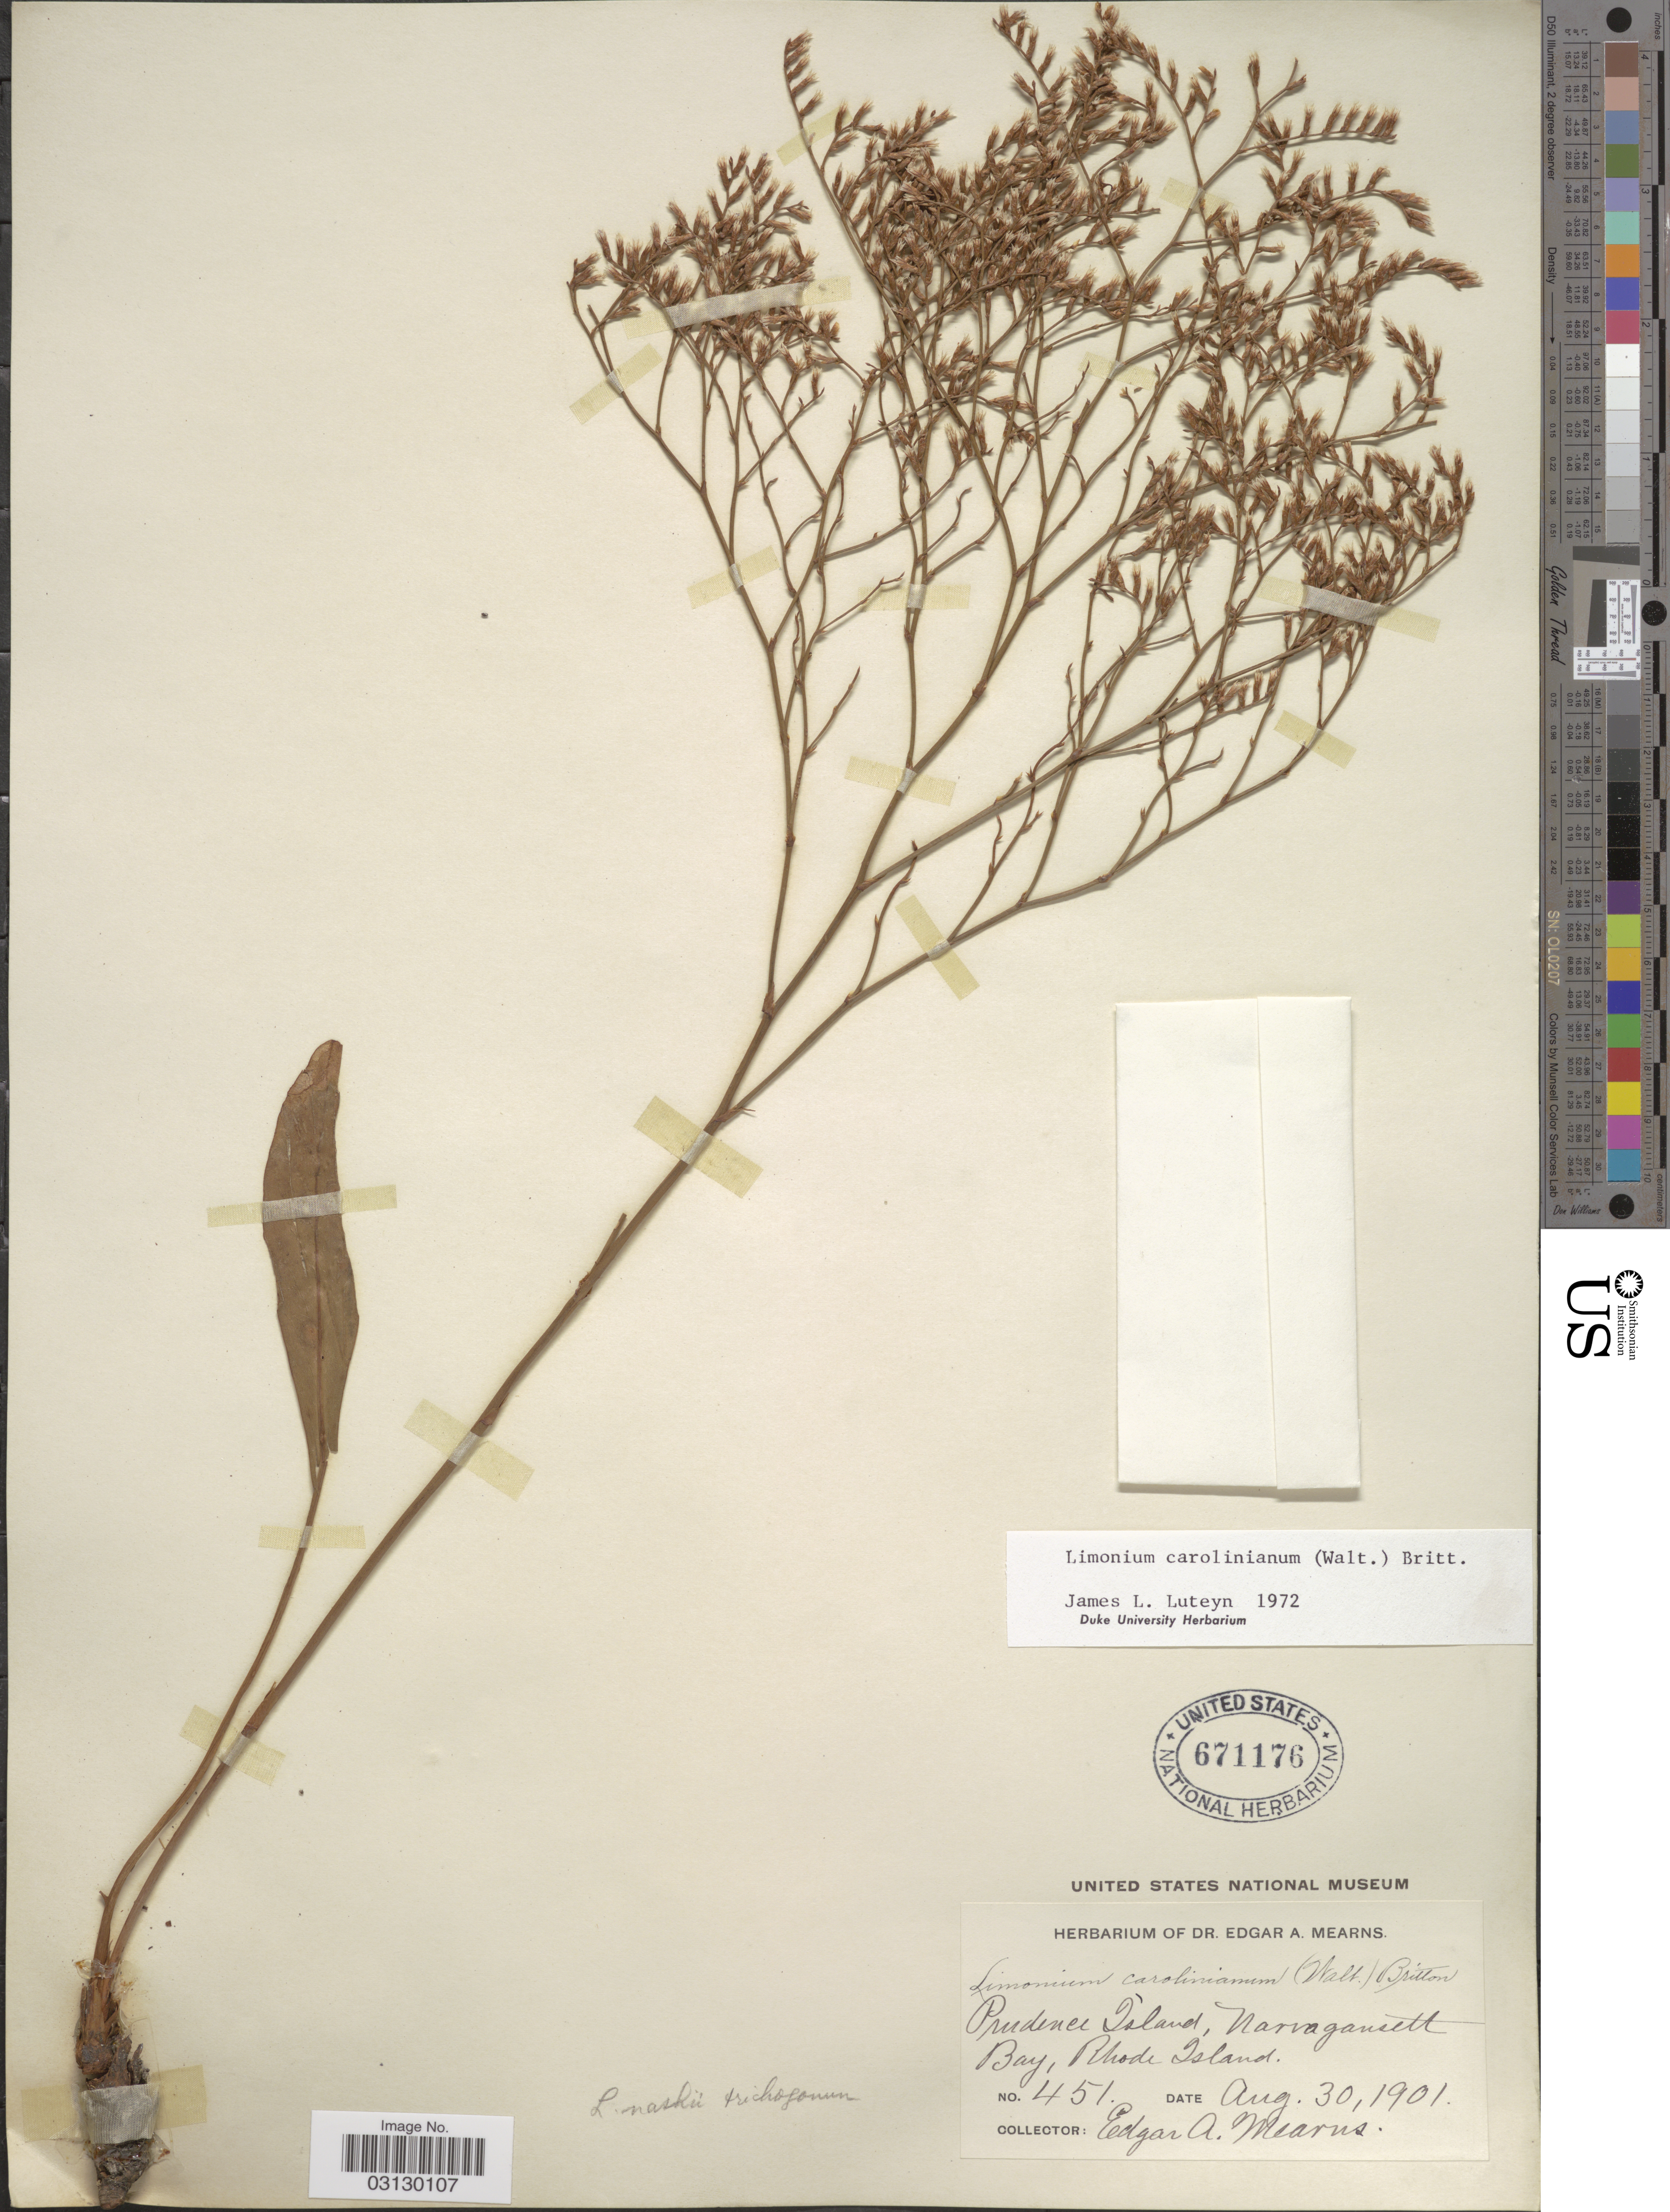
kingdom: Plantae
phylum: Tracheophyta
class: Magnoliopsida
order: Caryophyllales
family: Plumbaginaceae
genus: Limonium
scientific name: Limonium carolinianum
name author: (Walter) Britton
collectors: E. A. Mearns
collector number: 451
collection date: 1901-08-30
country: United States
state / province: Rhode Island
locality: Prudence Island, Narragansett Bay.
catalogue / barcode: US 671176